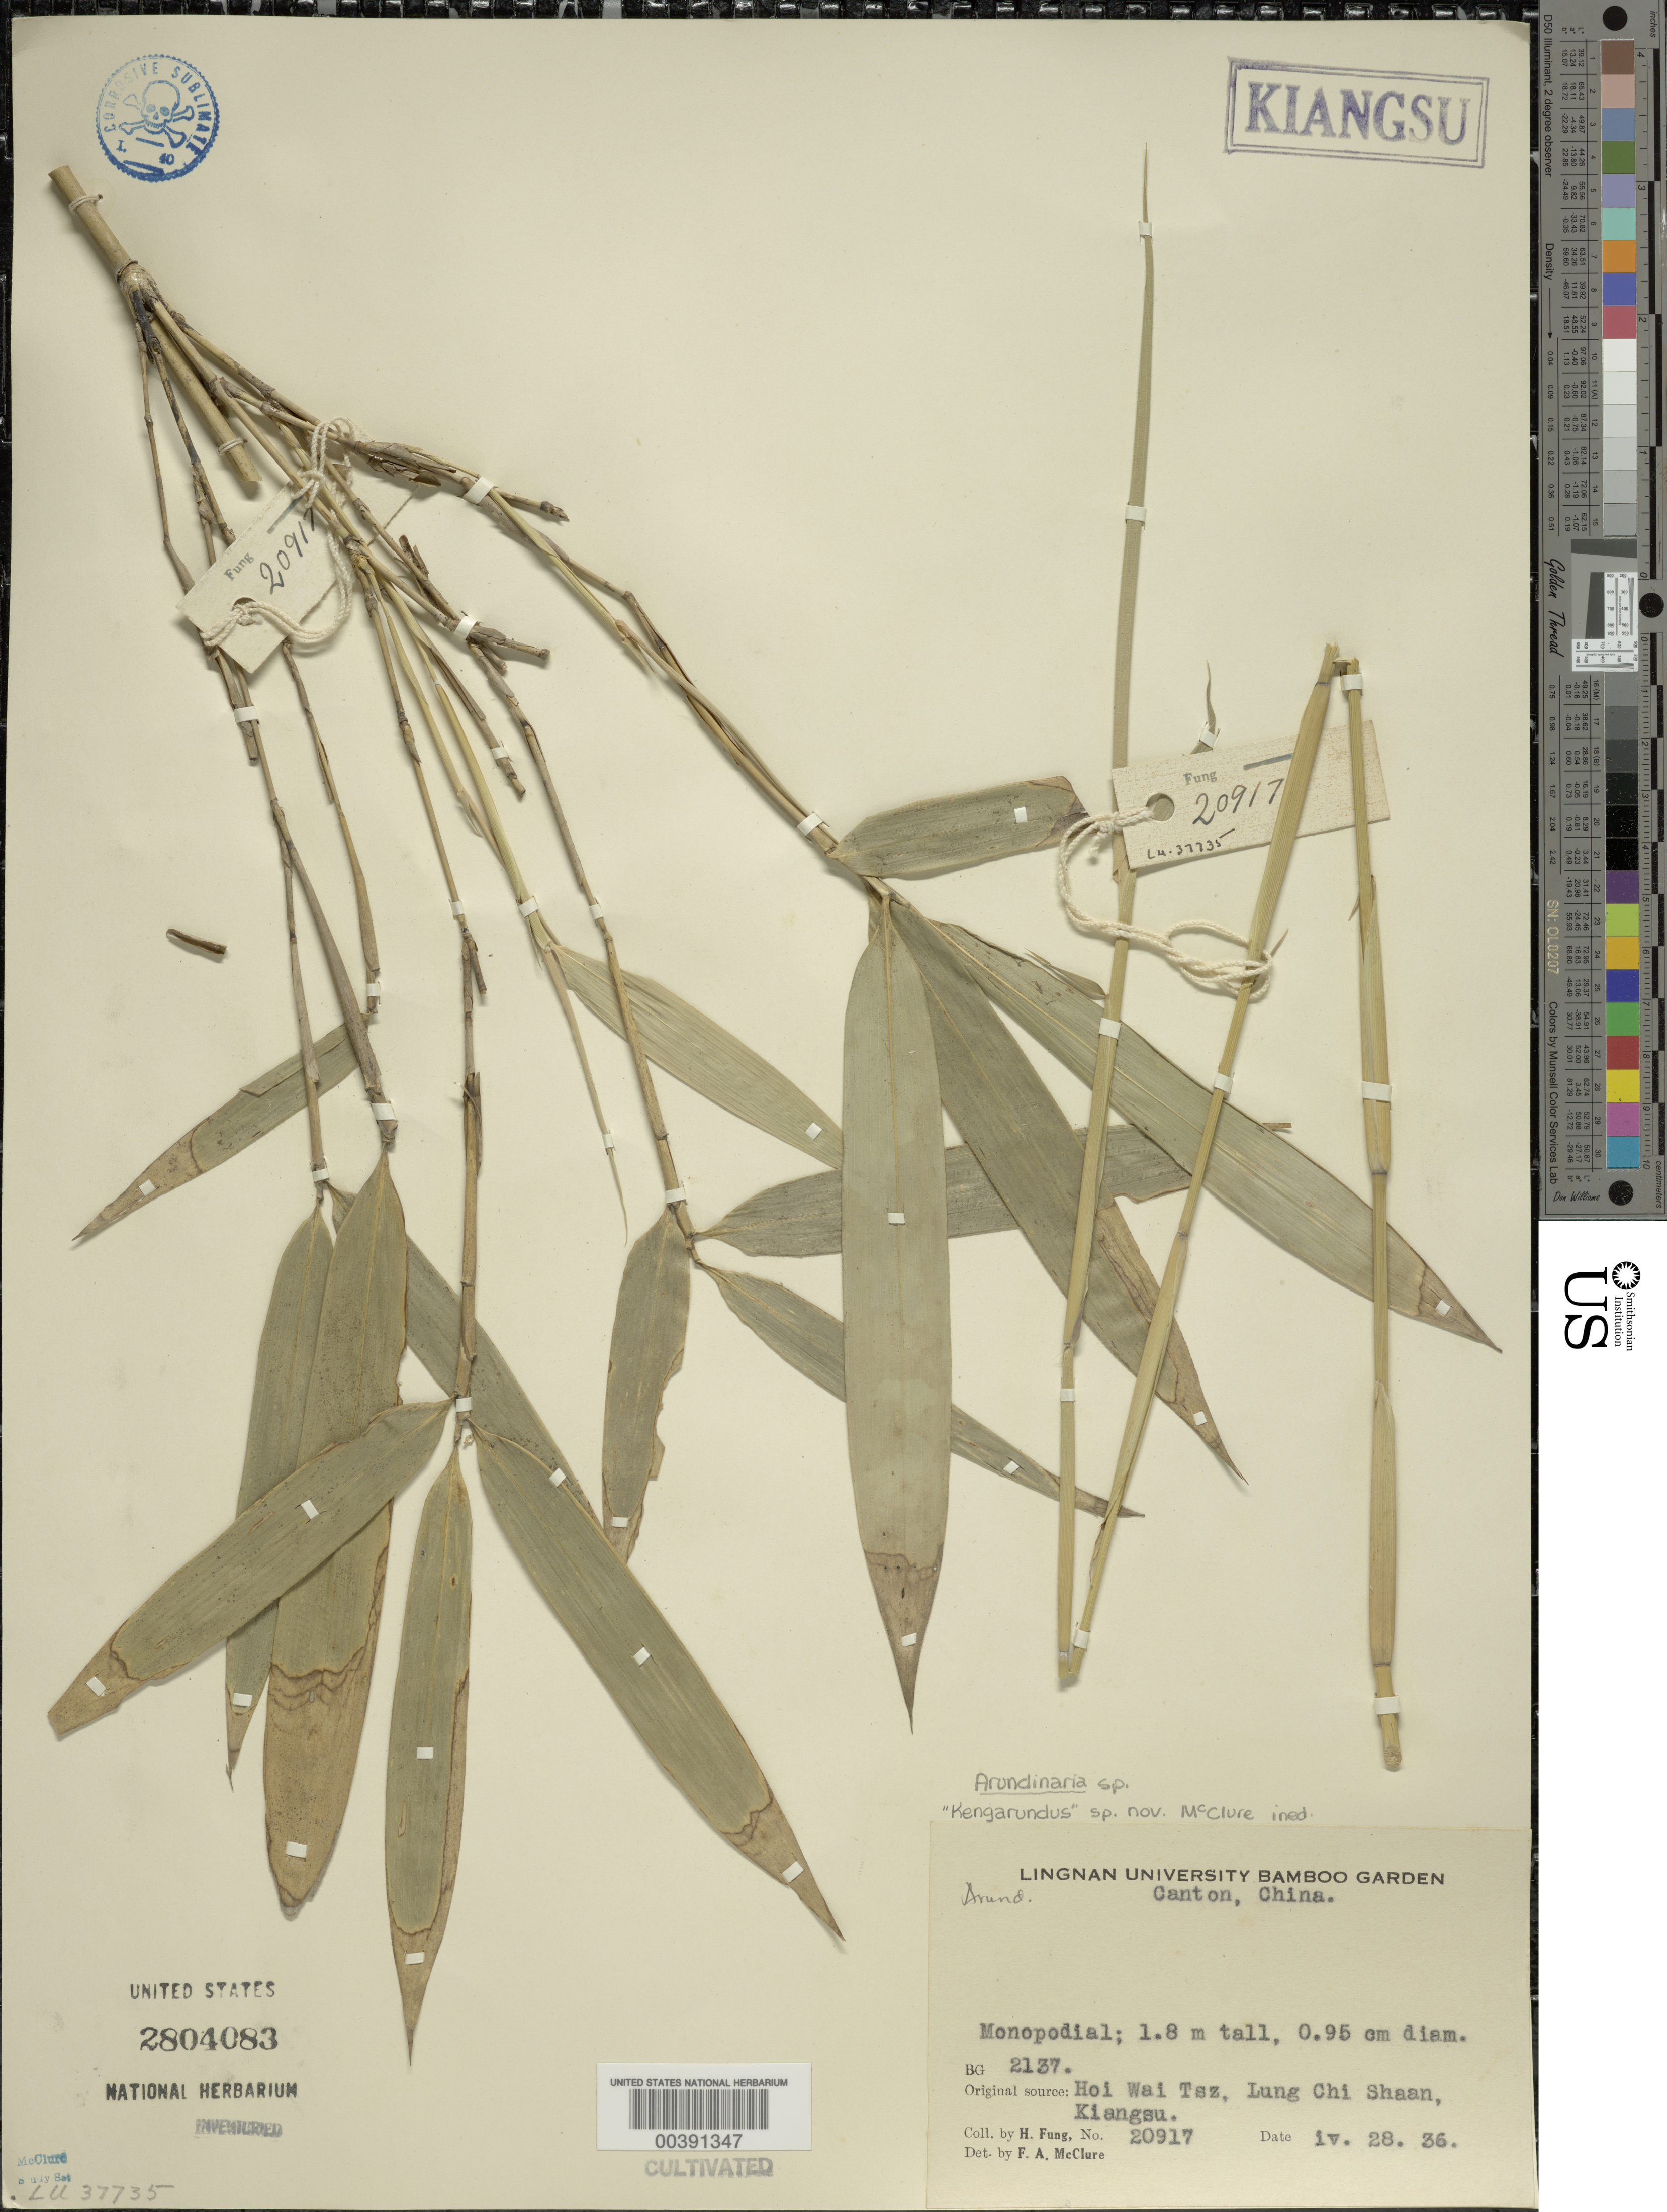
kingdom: Plantae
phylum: Tracheophyta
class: Liliopsida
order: Poales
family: Poaceae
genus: Arundinaria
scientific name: Arundinaria sp.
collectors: H. L. Fung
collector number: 20917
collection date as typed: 28 Apr 1936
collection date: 1936-04-28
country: China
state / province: Guangdong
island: Honam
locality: Lingnan univ. bg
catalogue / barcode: US 2804083